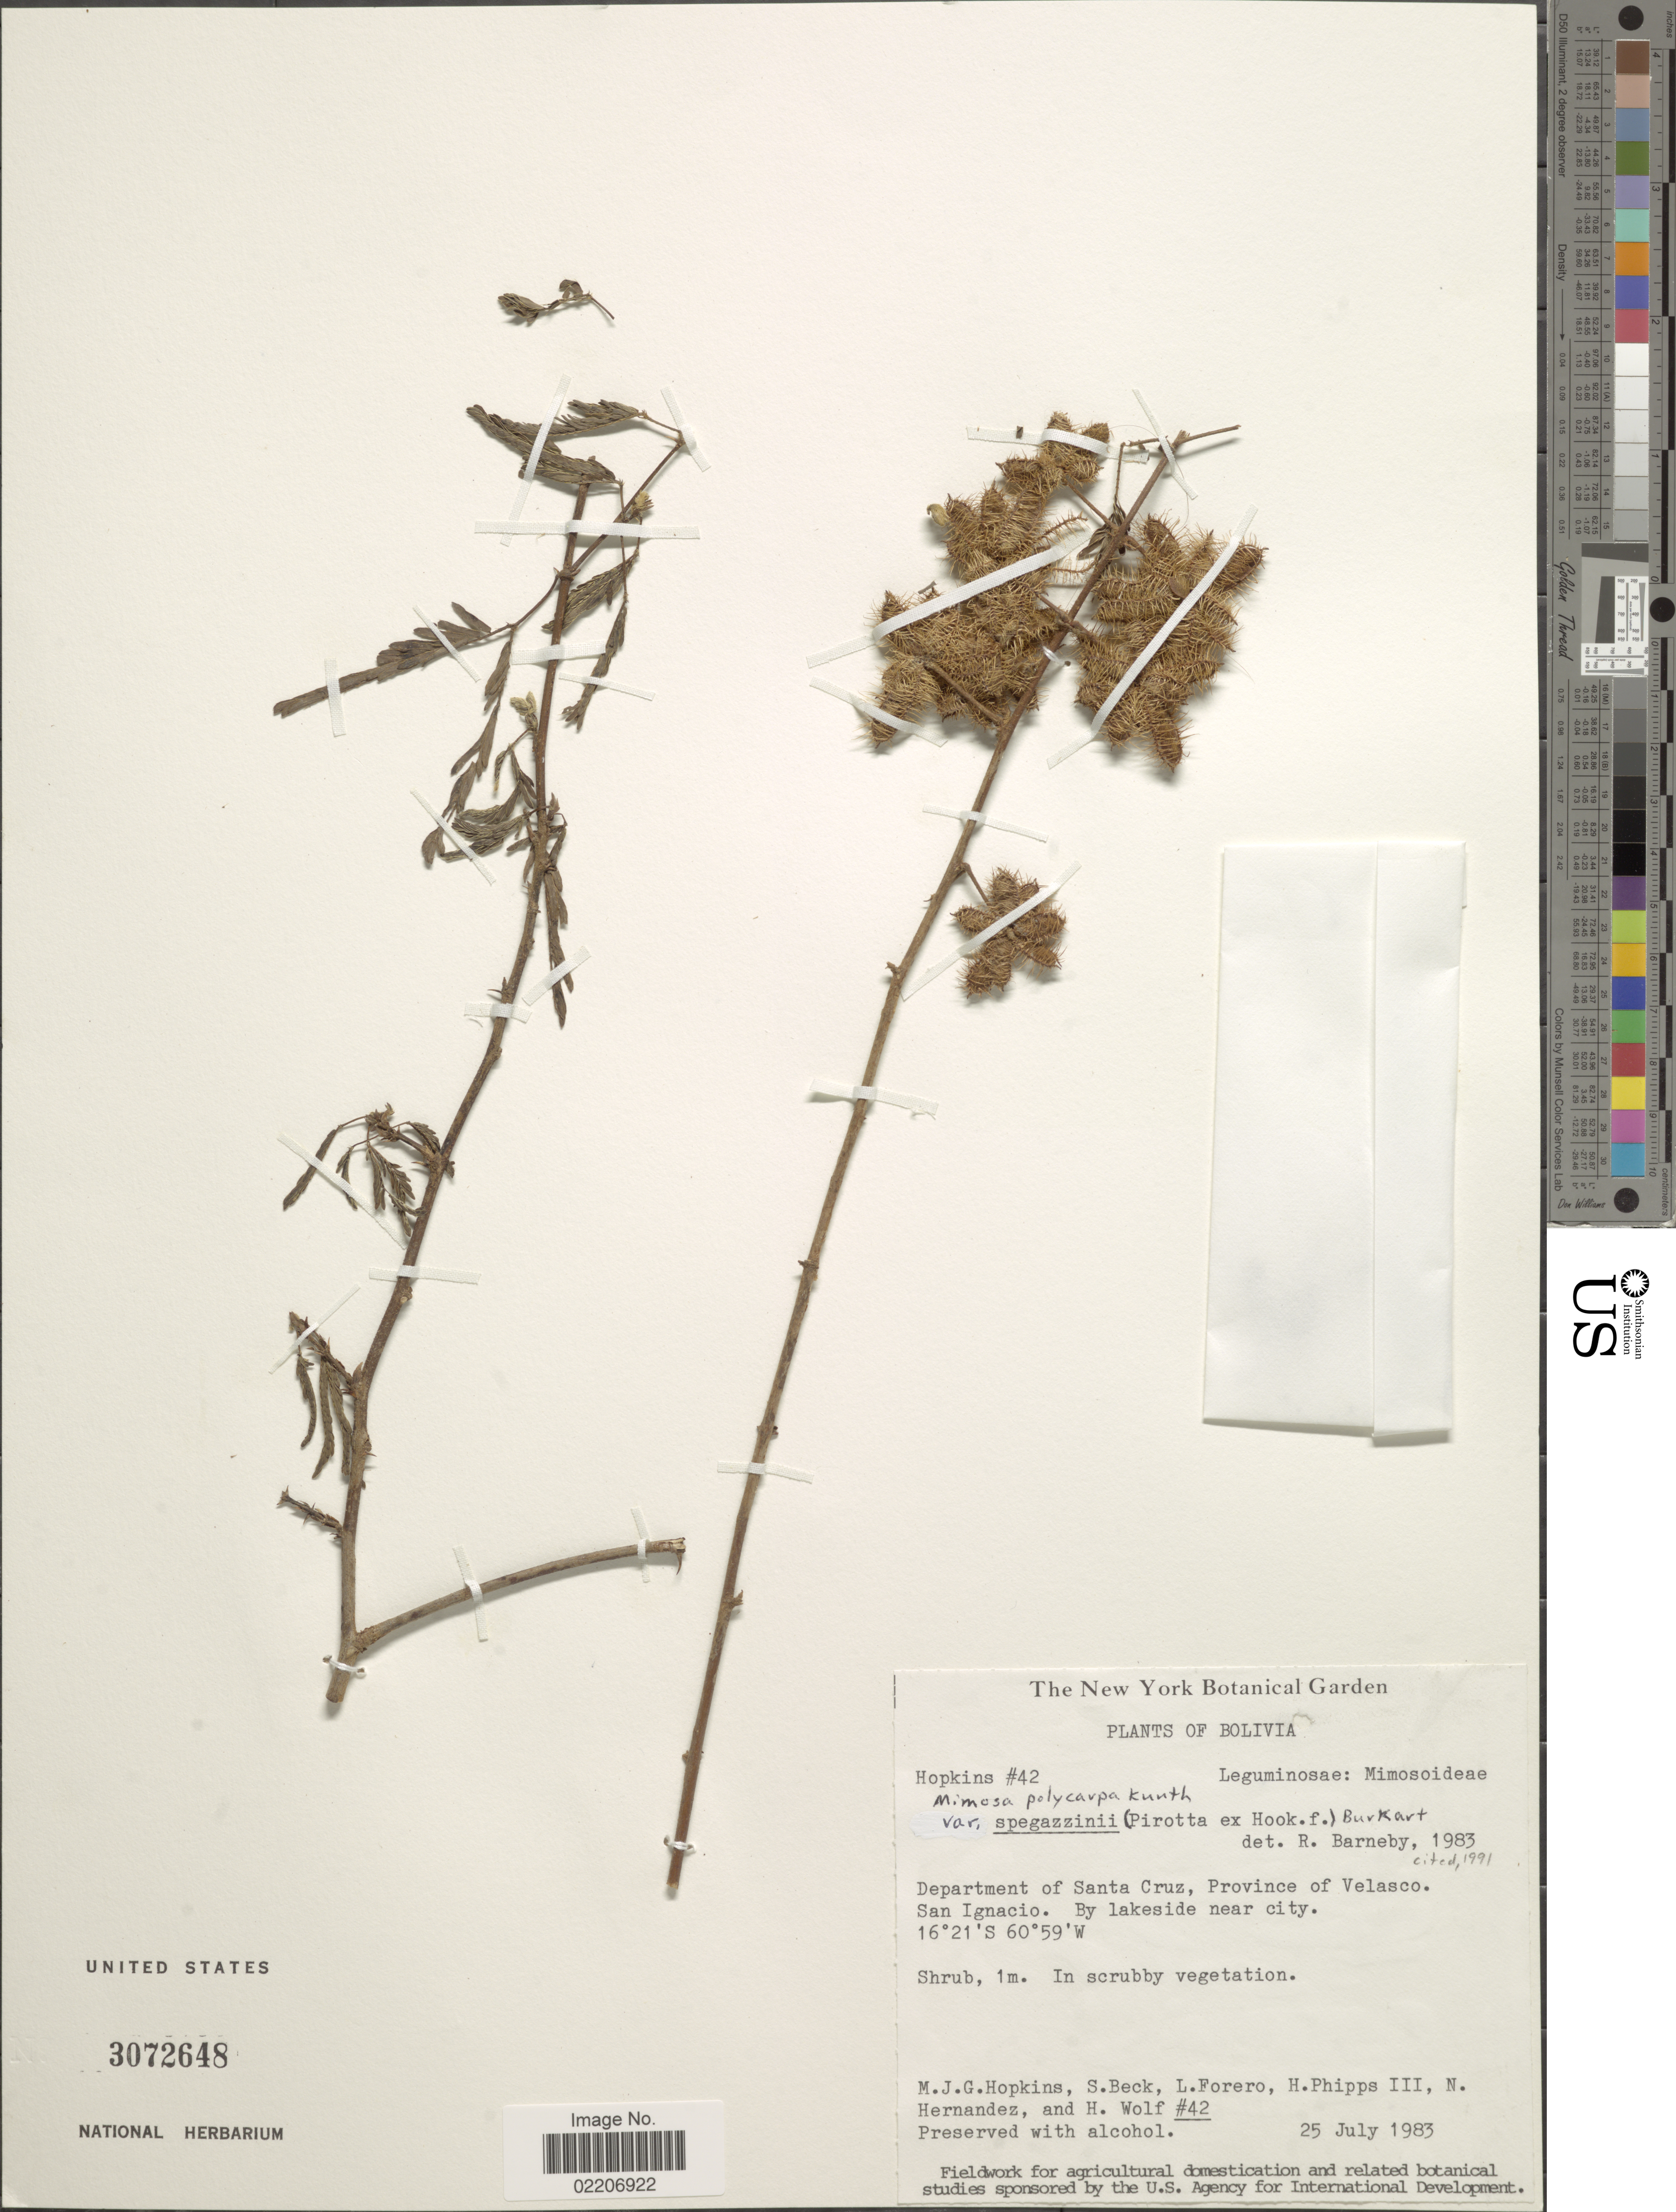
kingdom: Plantae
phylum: Tracheophyta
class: Magnoliopsida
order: Fabales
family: Fabaceae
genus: Mimosa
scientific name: Mimosa polycarpa var. spegazzinii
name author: (Pirotta) Burkart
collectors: M. J. G. Hopkins, S. G. Beck, L. Forero, H. Phipps & et al.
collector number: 42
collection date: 1983-07-25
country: Bolivia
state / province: Santa Cruz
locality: Province of Velasco, San Ignacio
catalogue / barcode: US 3072648